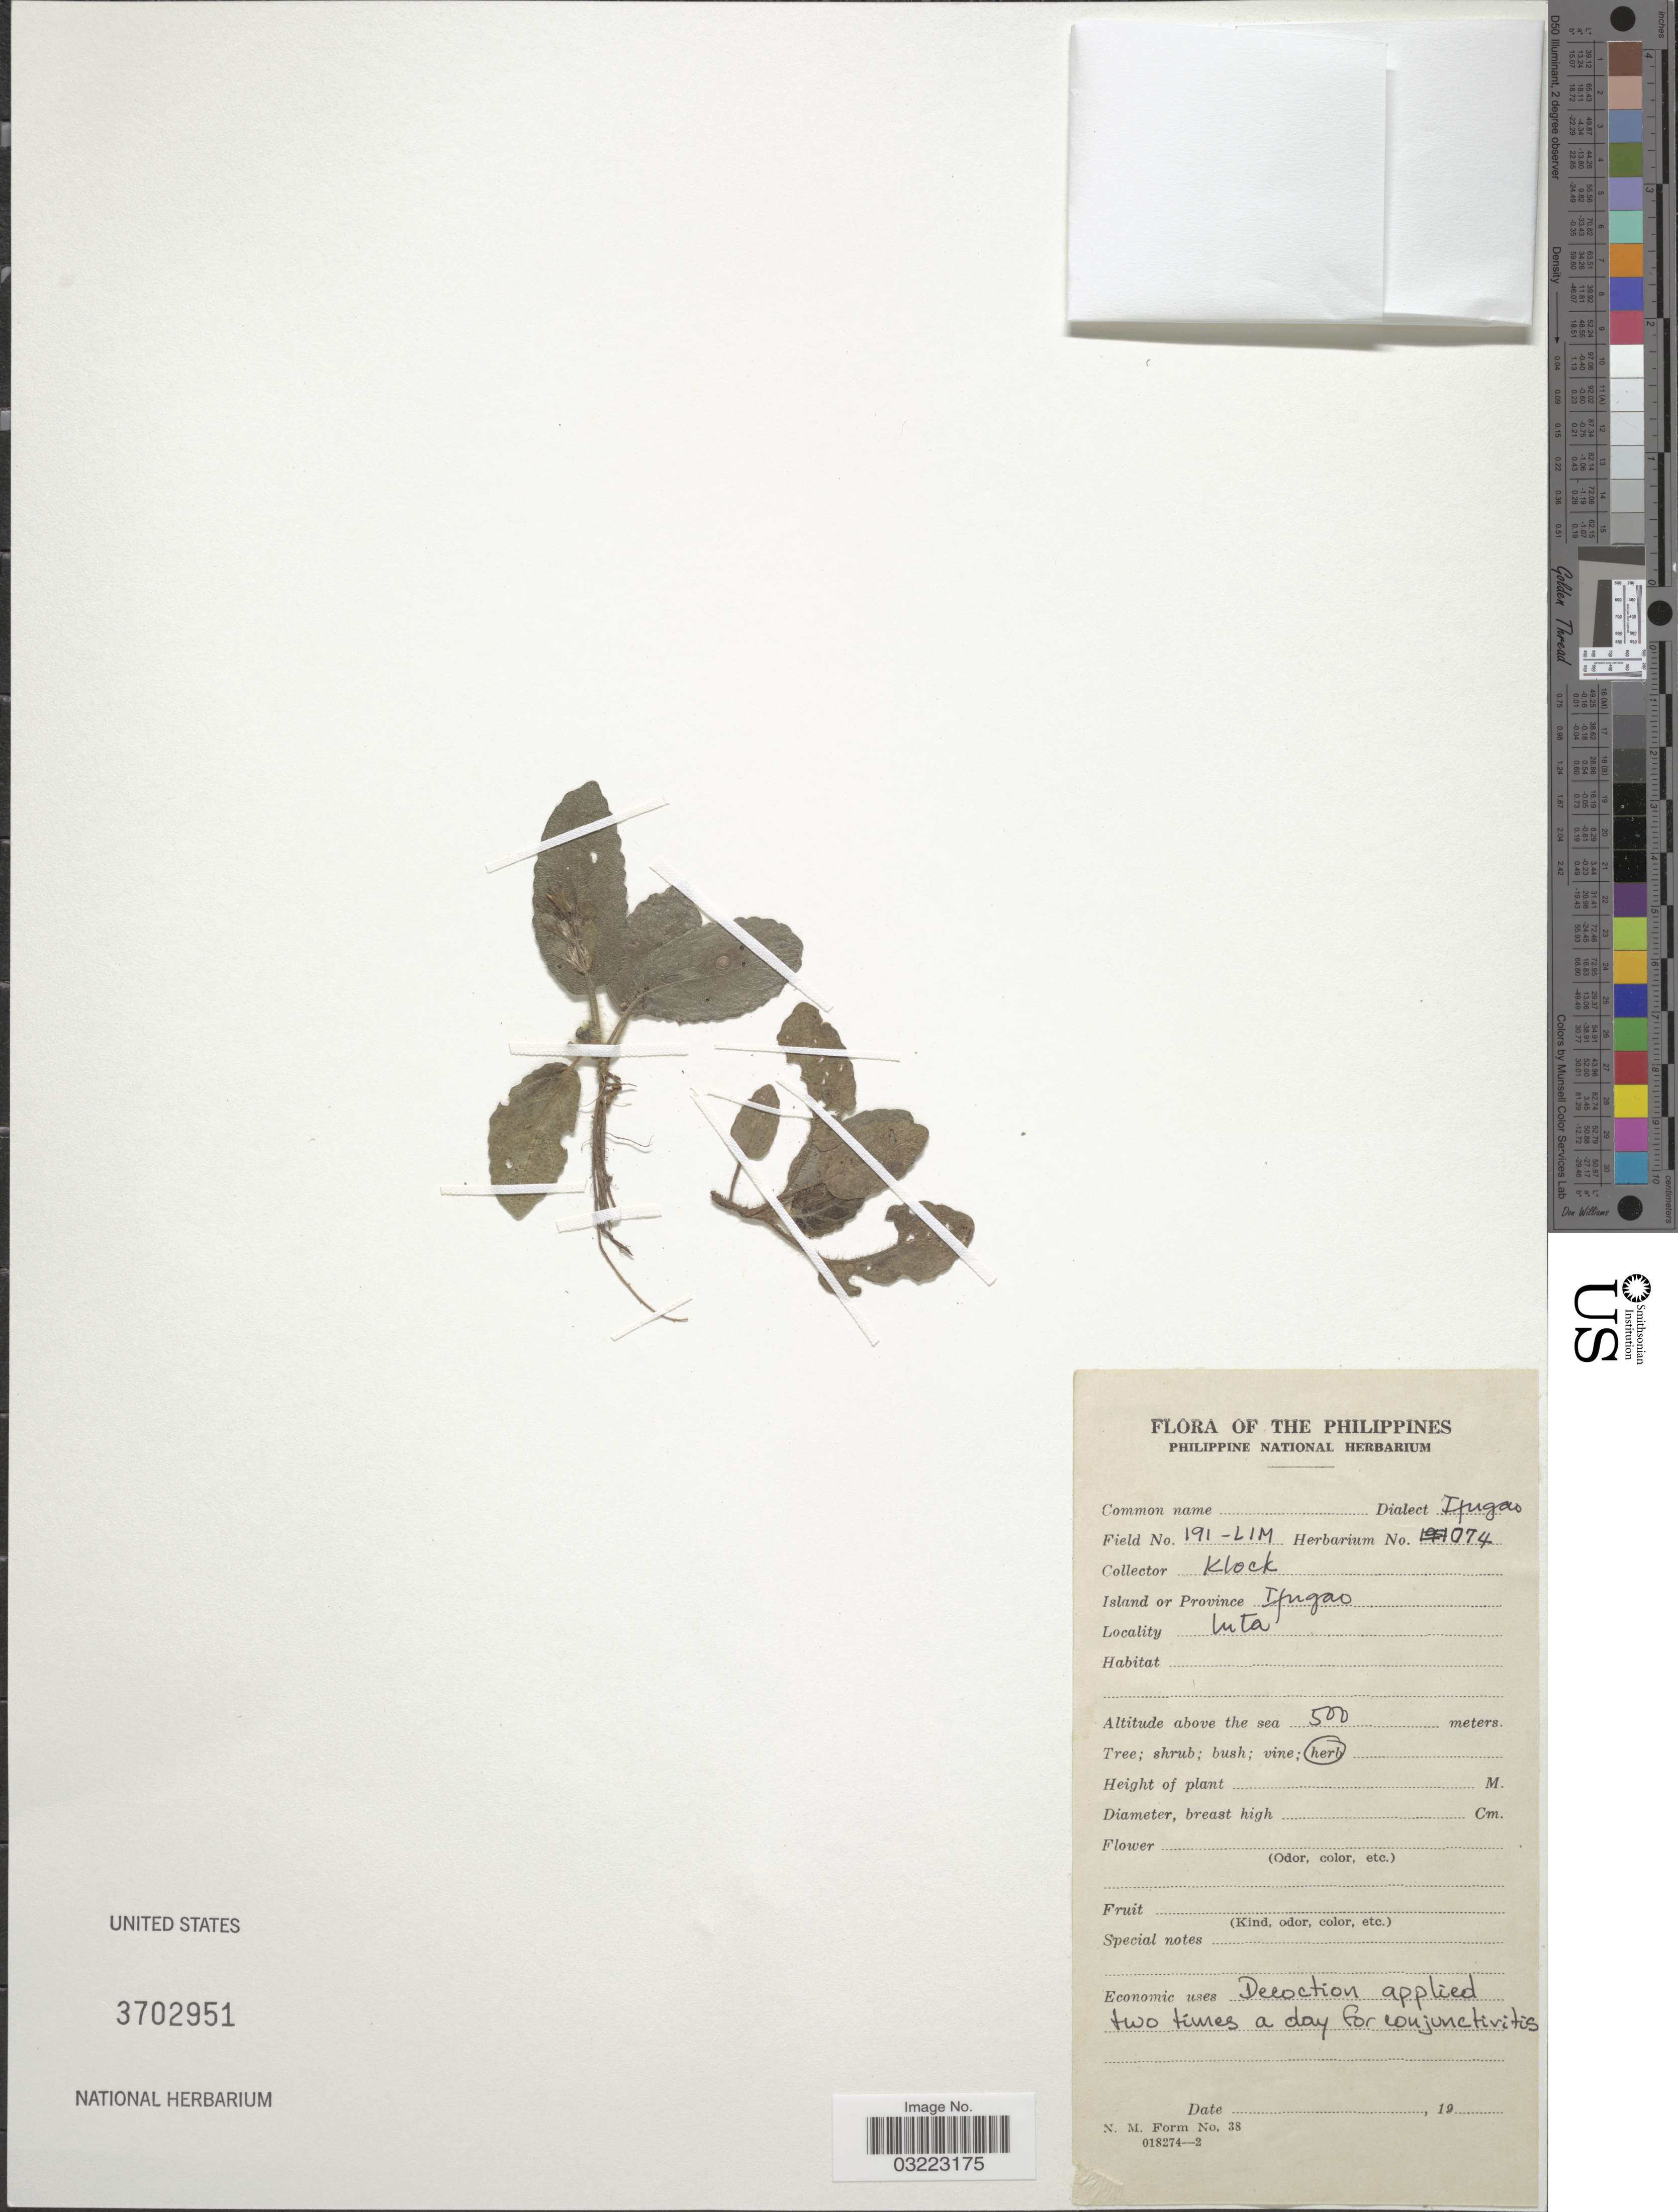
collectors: Klock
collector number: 191-LIM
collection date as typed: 19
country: Philippines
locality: Island or Province Ifugao. Luta.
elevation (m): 500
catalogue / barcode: US 3702951